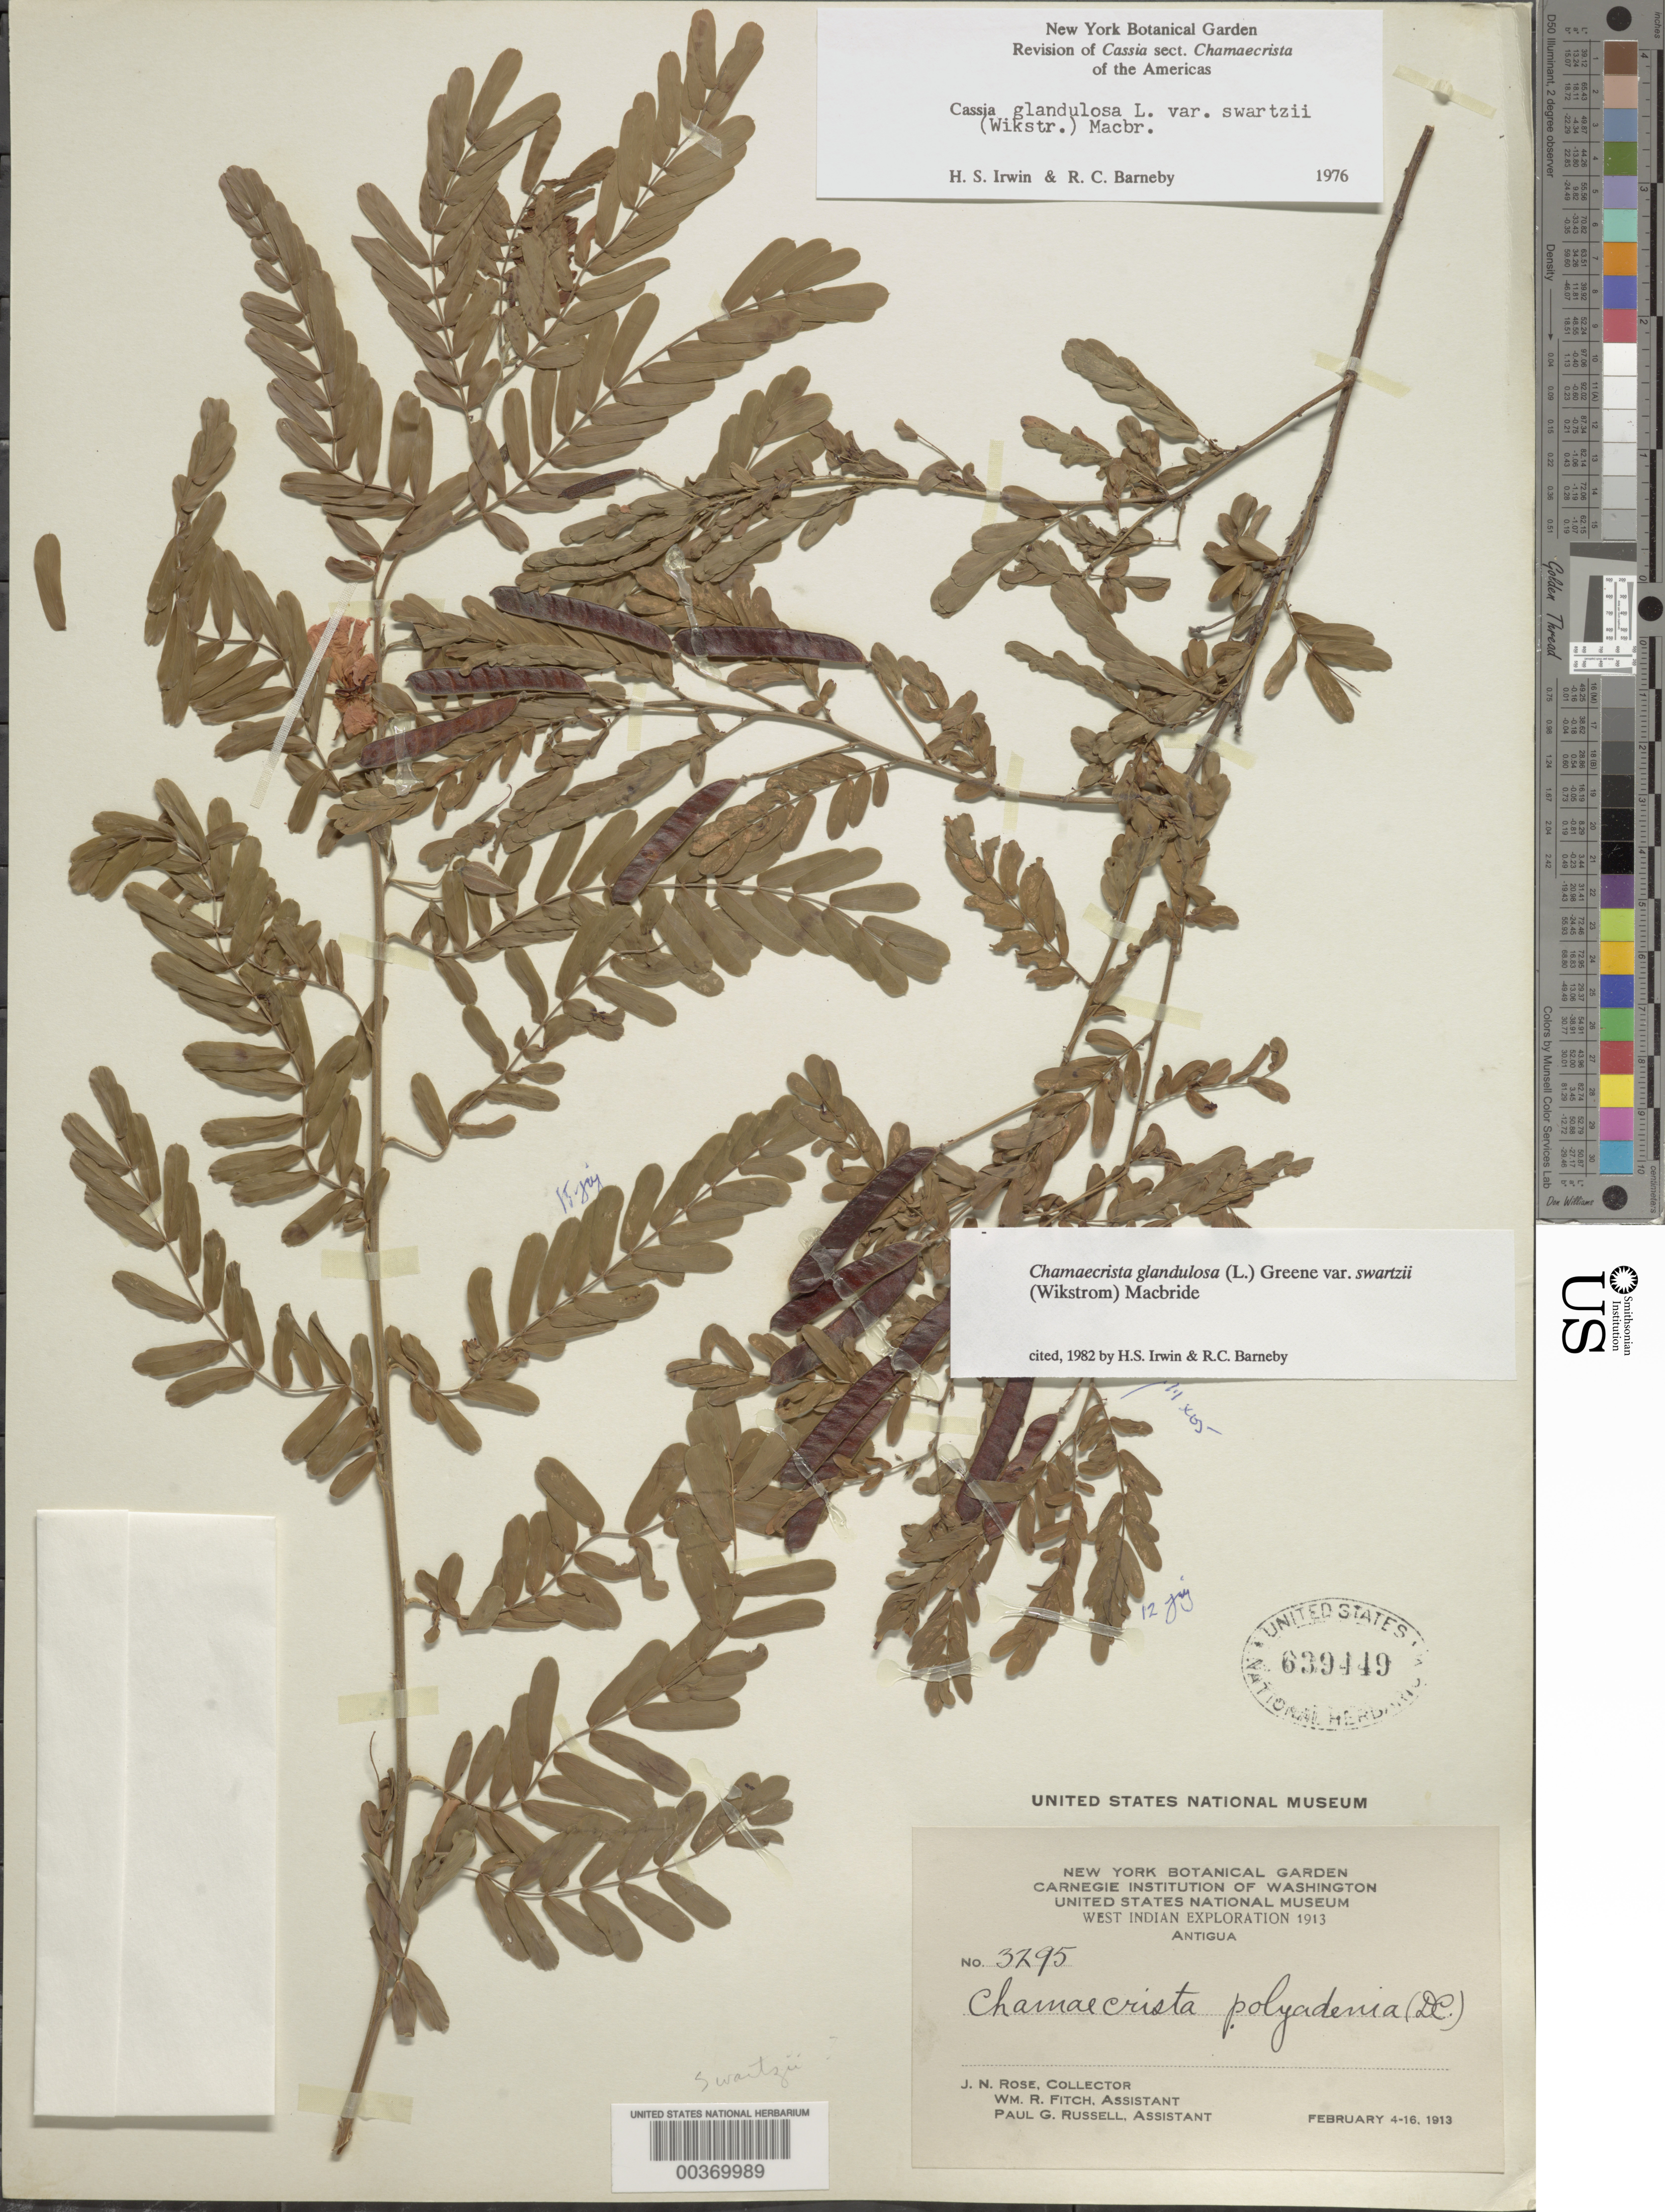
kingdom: Plantae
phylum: Tracheophyta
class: Magnoliopsida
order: Fabales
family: Fabaceae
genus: Chamaecrista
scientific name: Chamaecrista glandulosa var. swartzii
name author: (Wikstr.) H.S. Irwin & Barneby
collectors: J. N. Rose, W. R. Fitch & P. G. Russell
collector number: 3295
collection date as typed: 04 Feb 1913 to 16 Feb 1913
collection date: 1913-02-04/1913-02-16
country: Antigua and Barbuda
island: Antigua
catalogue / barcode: US 639449